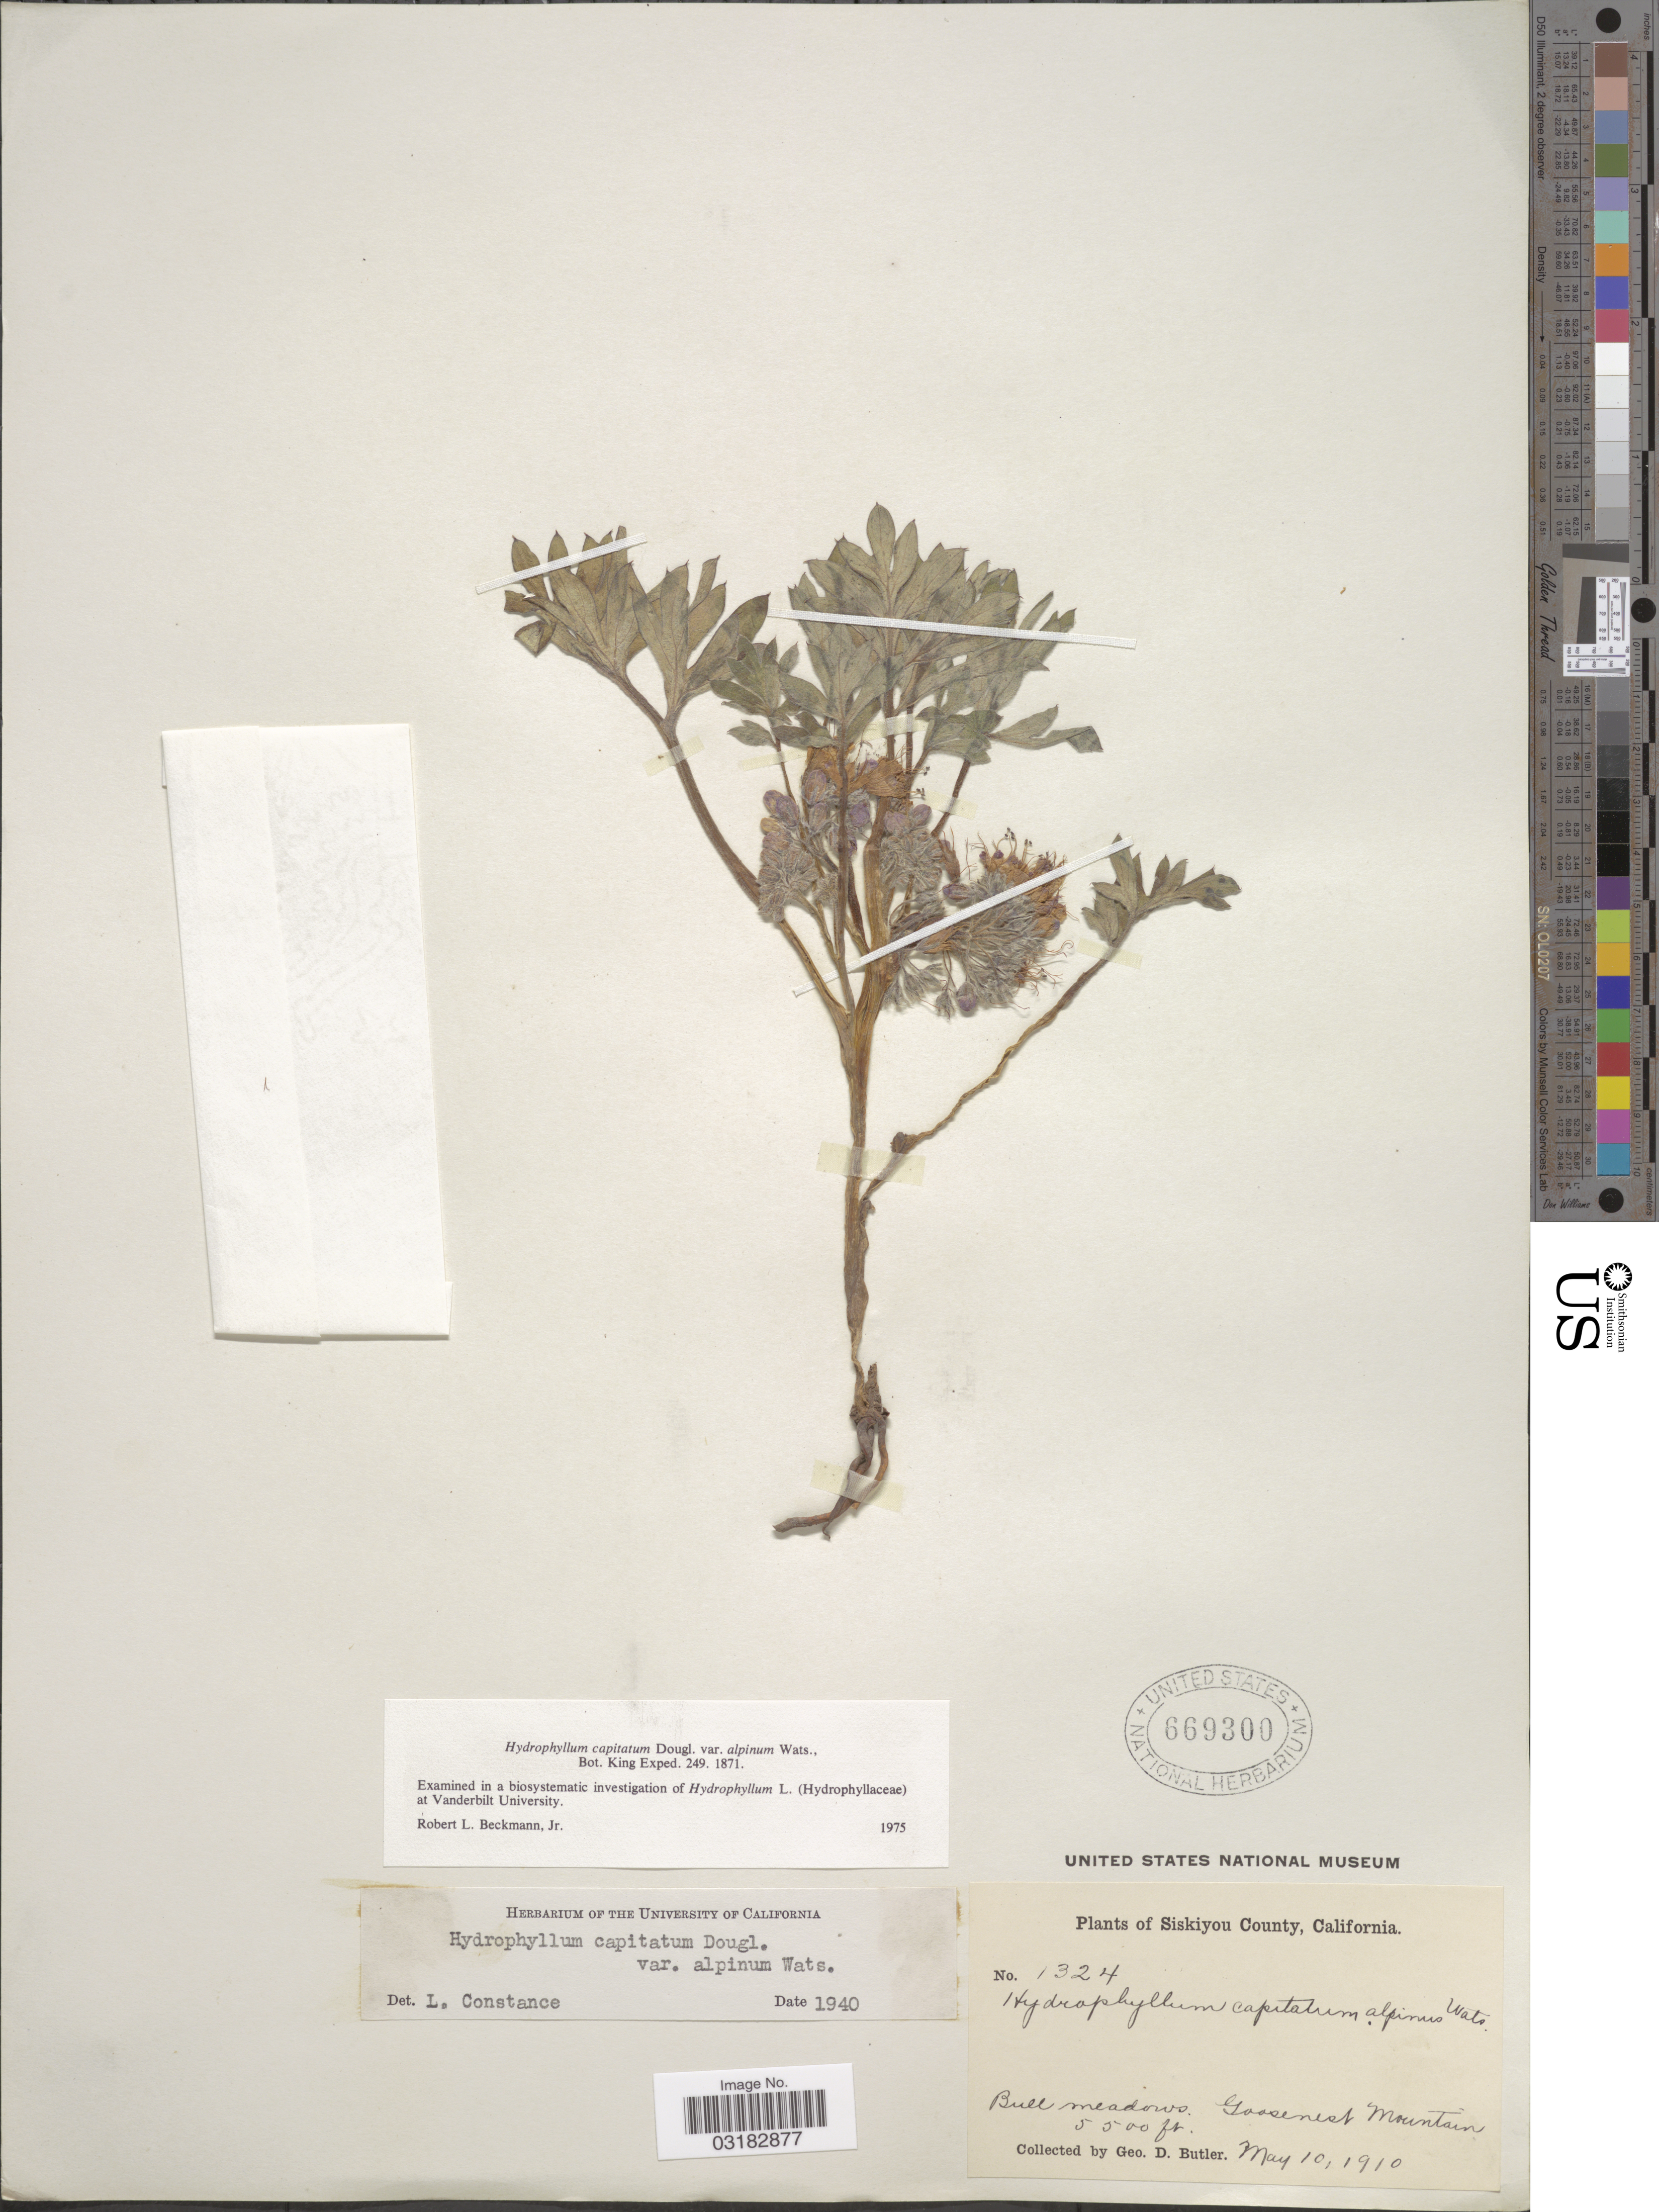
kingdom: Plantae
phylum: Tracheophyta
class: Magnoliopsida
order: Boraginales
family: Hydrophyllaceae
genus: Hydrophyllum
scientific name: Hydrophyllum capitatum var. alpinum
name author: S. Watson in C. King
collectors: G. D. Butler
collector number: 1324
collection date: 1910-05-10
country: United States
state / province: California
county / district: Siskiyou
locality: Siskiyou Co. Bull meadows. Goosenest Mountain.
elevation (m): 1676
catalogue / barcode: US 669300